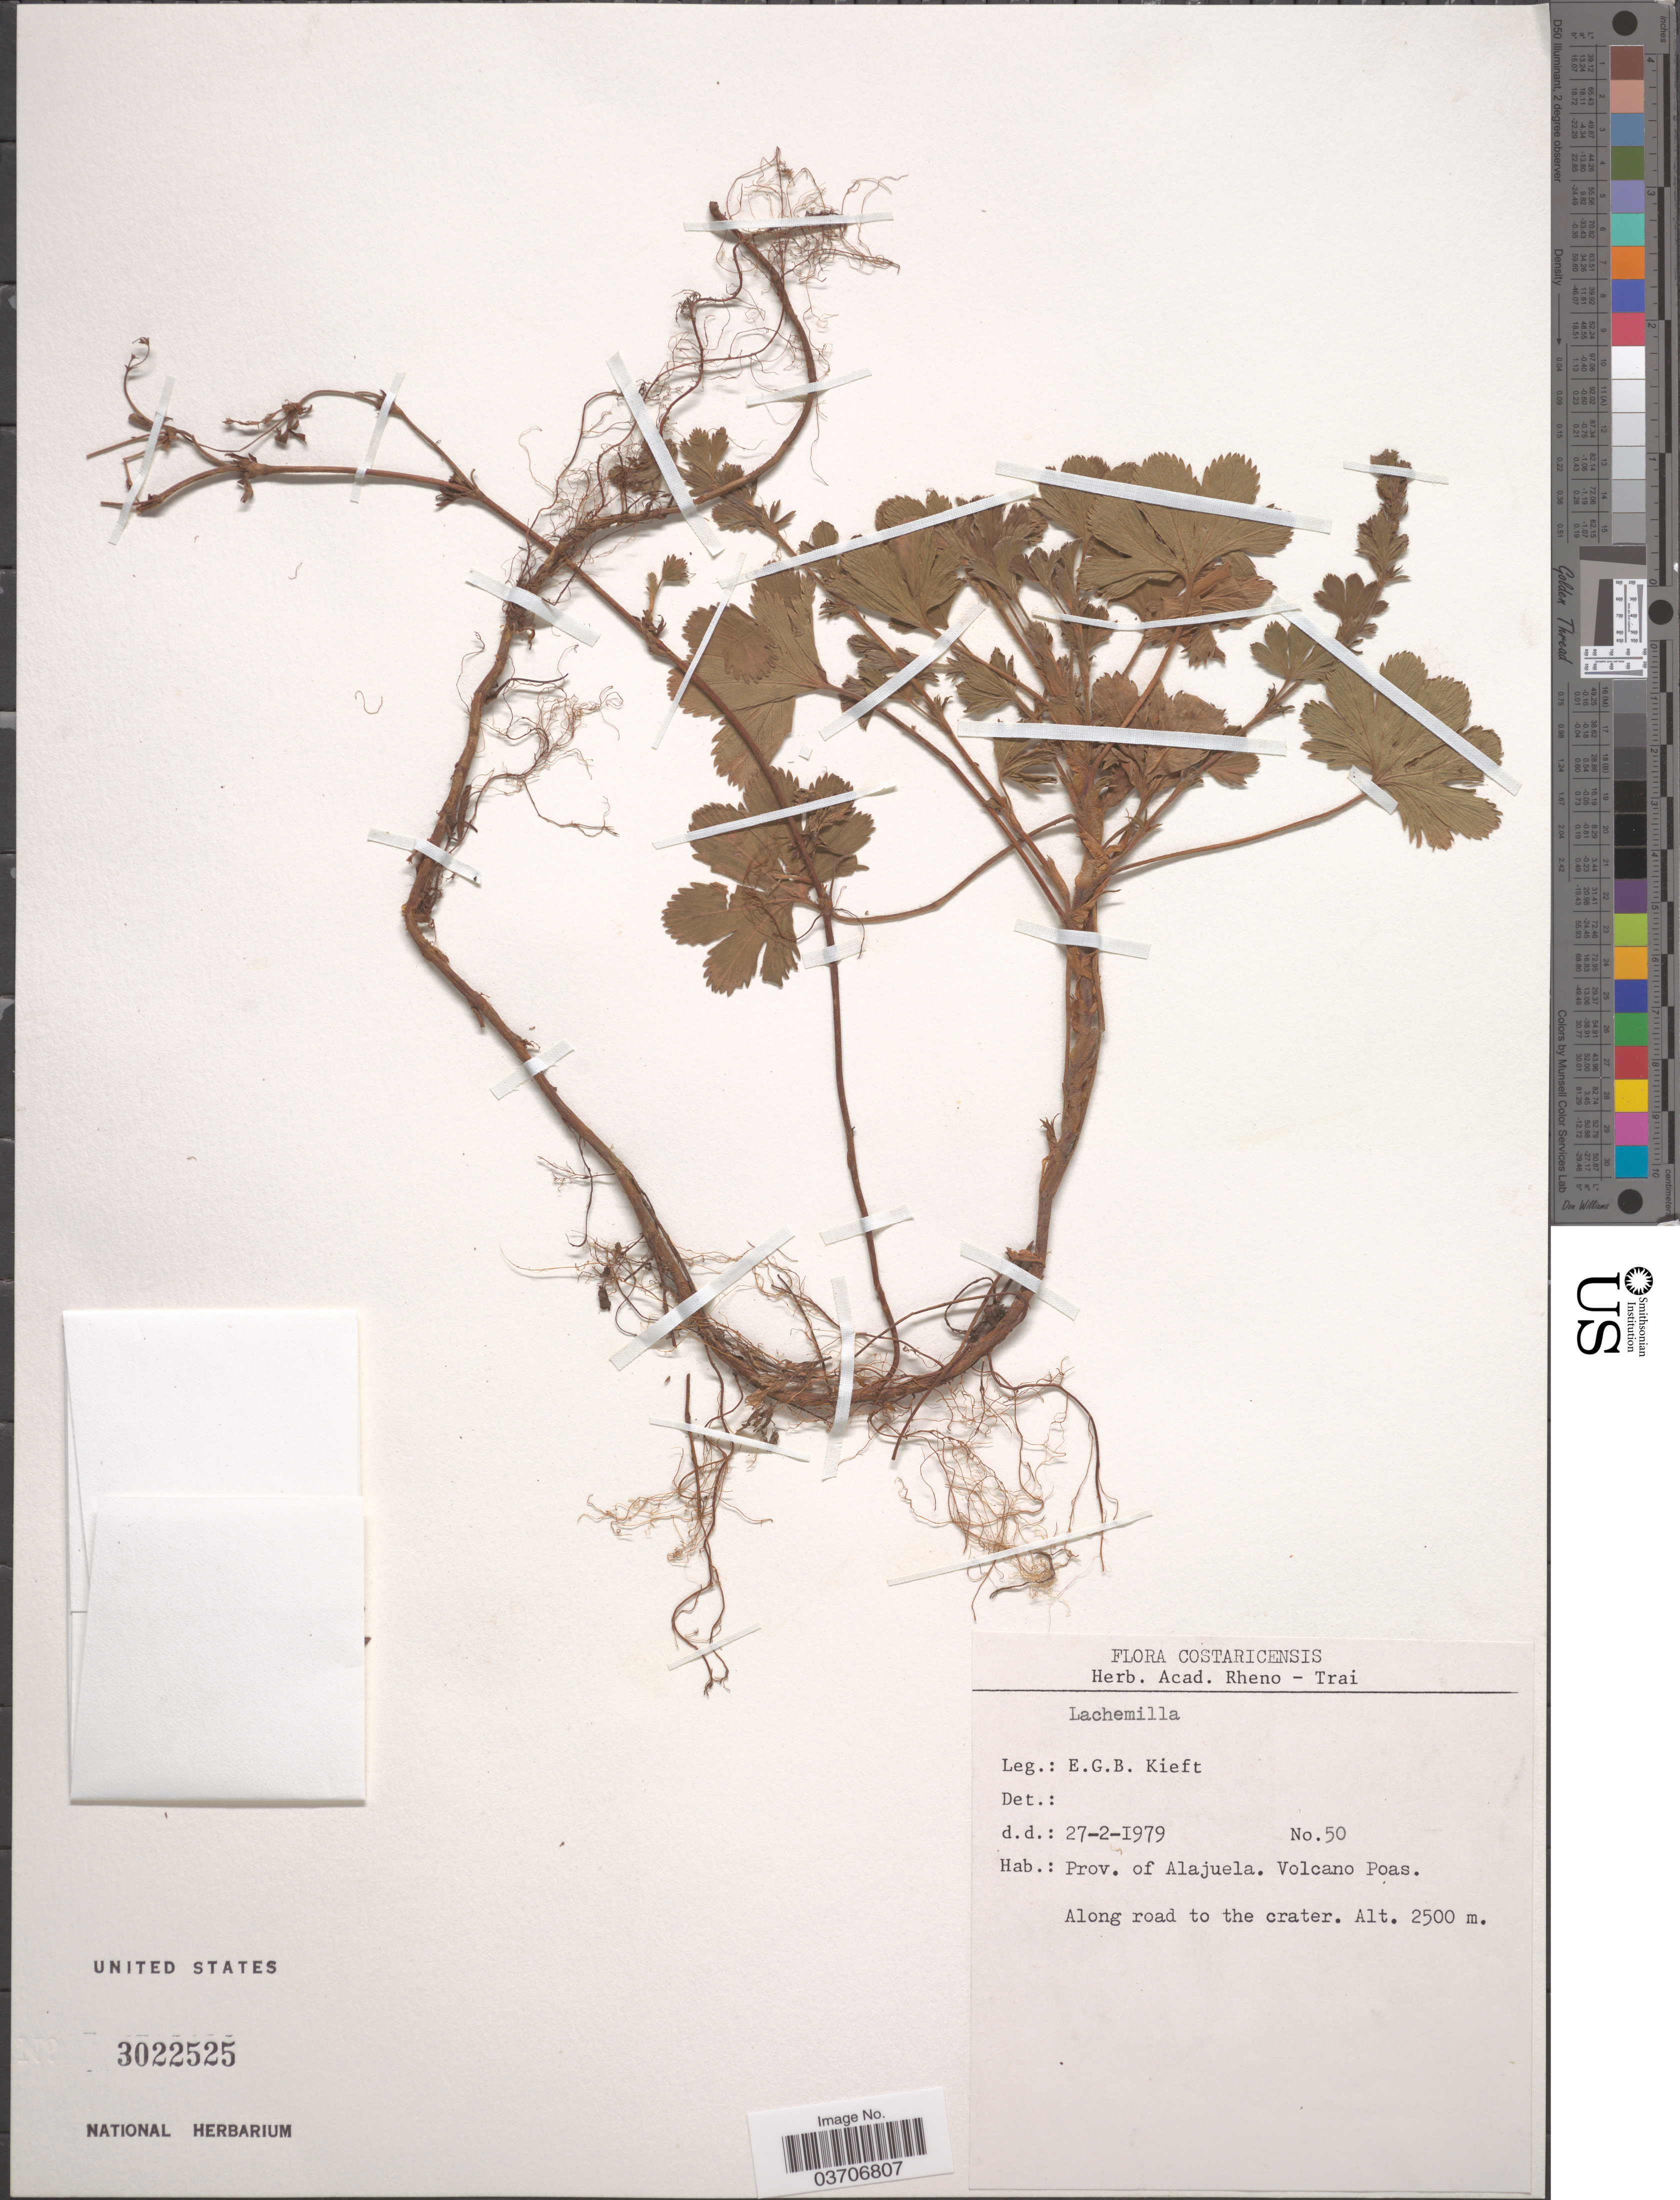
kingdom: Plantae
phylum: Tracheophyta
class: Magnoliopsida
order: Rosales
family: Rosaceae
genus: Lachemilla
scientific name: Lachemilla sp.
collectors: E. Kieft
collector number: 50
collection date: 1979-02-27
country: Costa Rica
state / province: Alajuela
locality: Volcano Poas. Along road to the crater.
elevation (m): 2500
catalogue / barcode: US 3022525